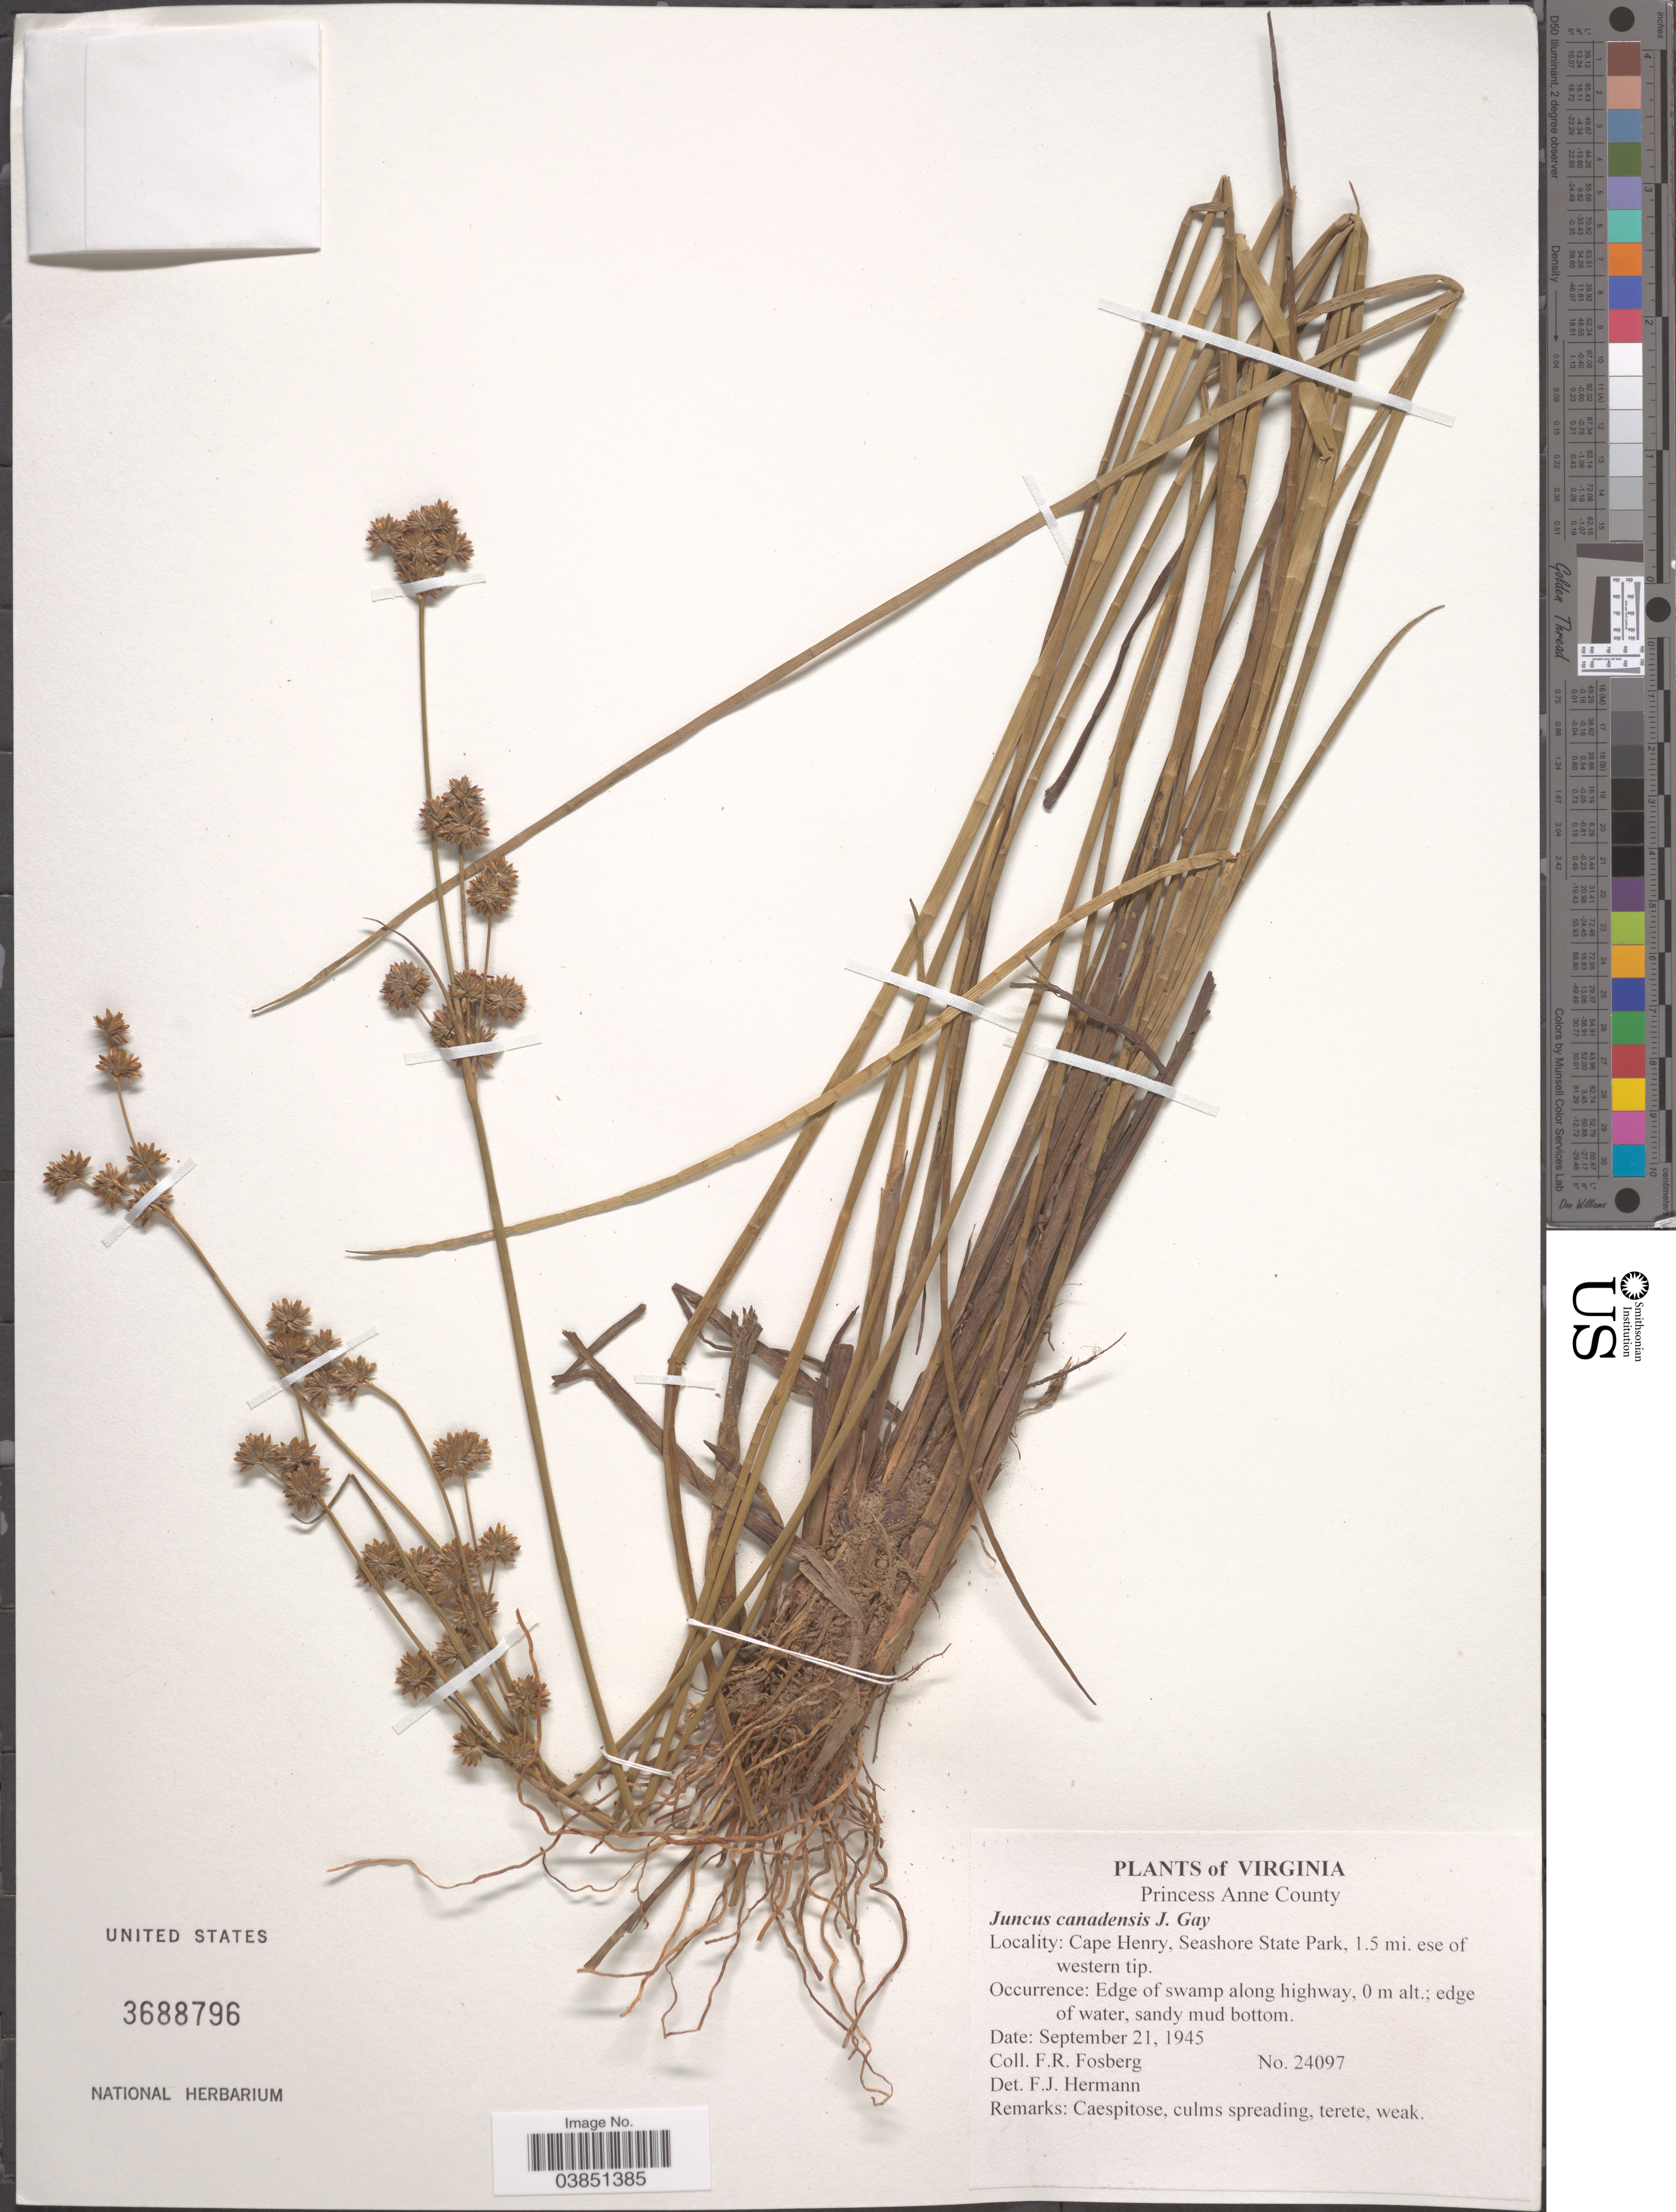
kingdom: Plantae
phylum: Tracheophyta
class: Liliopsida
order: Poales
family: Juncaceae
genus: Juncus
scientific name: Juncus canadensis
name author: J. Gay ex Laharpe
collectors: F. R. Fosberg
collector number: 24097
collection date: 1945-09-21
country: United States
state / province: Virginia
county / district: City of Virginia Beach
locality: Princess Anne (=historic county name)County. Cape Harry, Seashore State Park, 1.5 mi. ese of western tip.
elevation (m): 0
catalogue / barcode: US 3688796